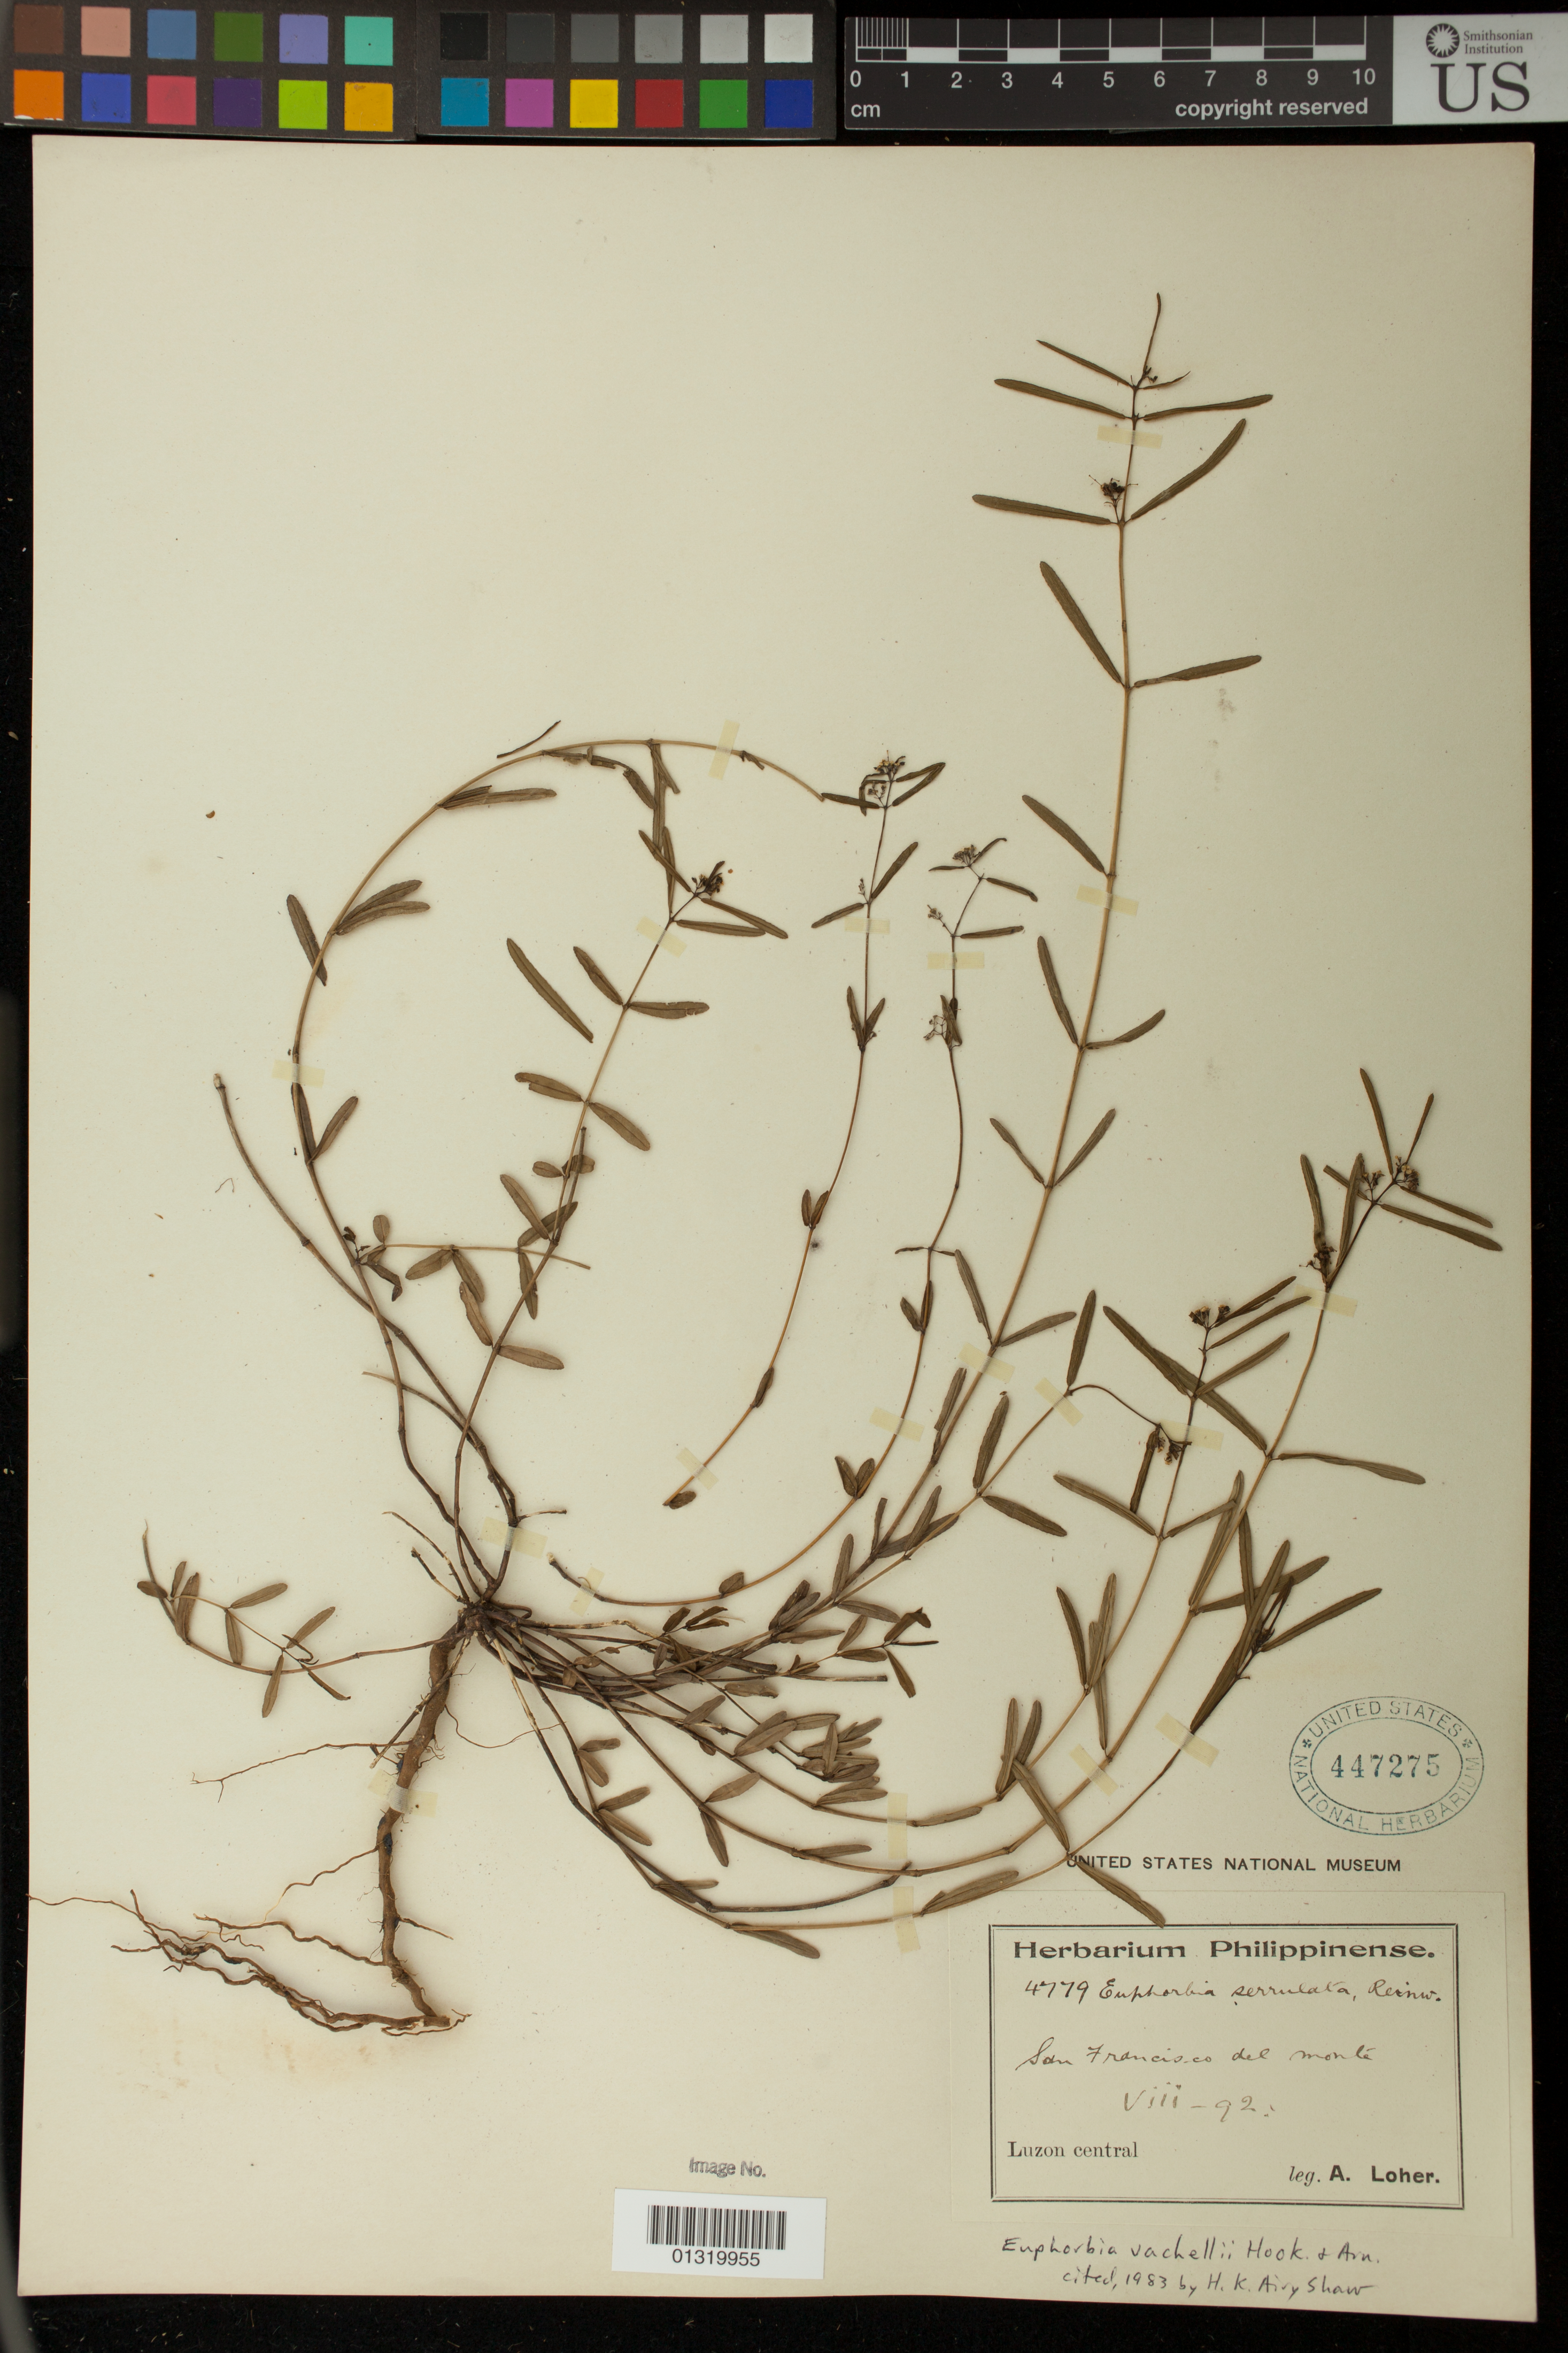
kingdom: Plantae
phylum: Tracheophyta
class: Magnoliopsida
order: Malpighiales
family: Euphorbiaceae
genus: Euphorbia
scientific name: Euphorbia bifida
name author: Hook. & Arn.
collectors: A. Loher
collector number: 4779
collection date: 1892-08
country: Philippines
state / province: Calabarzon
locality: San Francisco del Monte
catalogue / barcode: US 447275